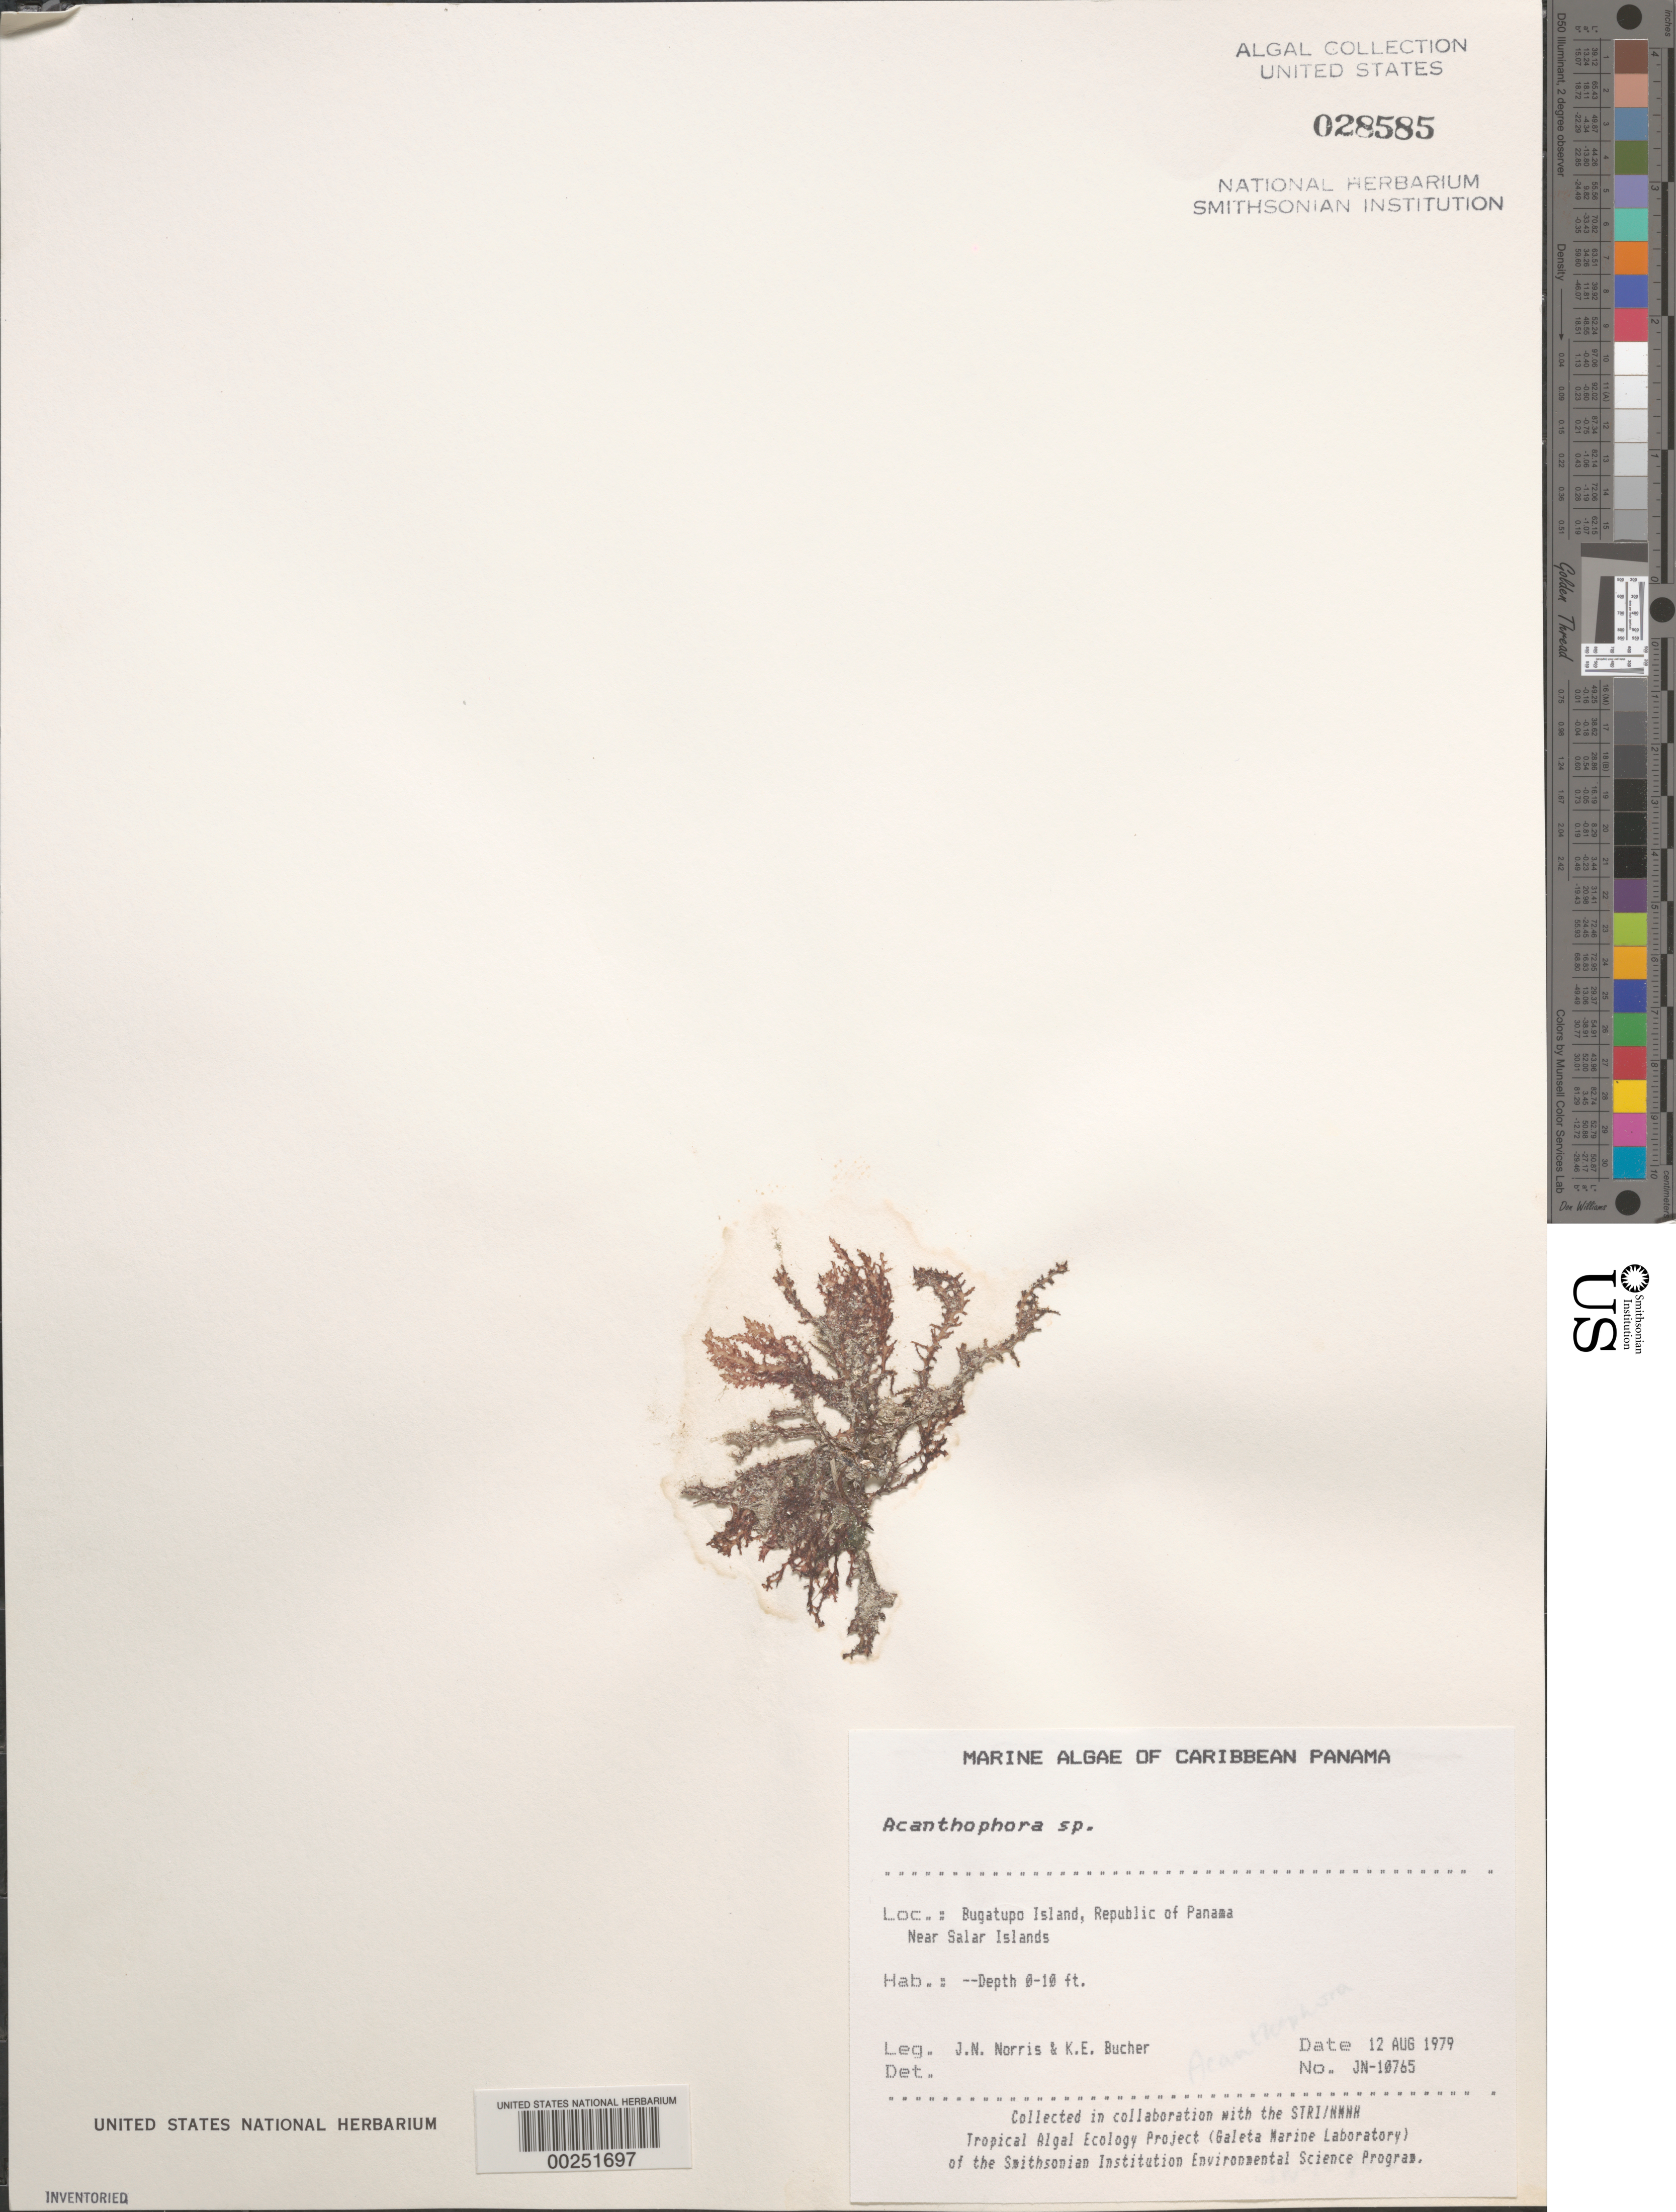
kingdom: Plantae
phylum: Rhodophyta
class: Florideophyceae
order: Ceramiales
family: Rhodomelaceae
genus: Acanthophora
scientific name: Acanthophora sp.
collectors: J. N. Norris & K. E. Bucher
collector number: JN-10765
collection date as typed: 12 Aug 1979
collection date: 1979-08-12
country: Panama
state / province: Kuna Yala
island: Bugatupo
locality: Near Salar Islands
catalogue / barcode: US 28585